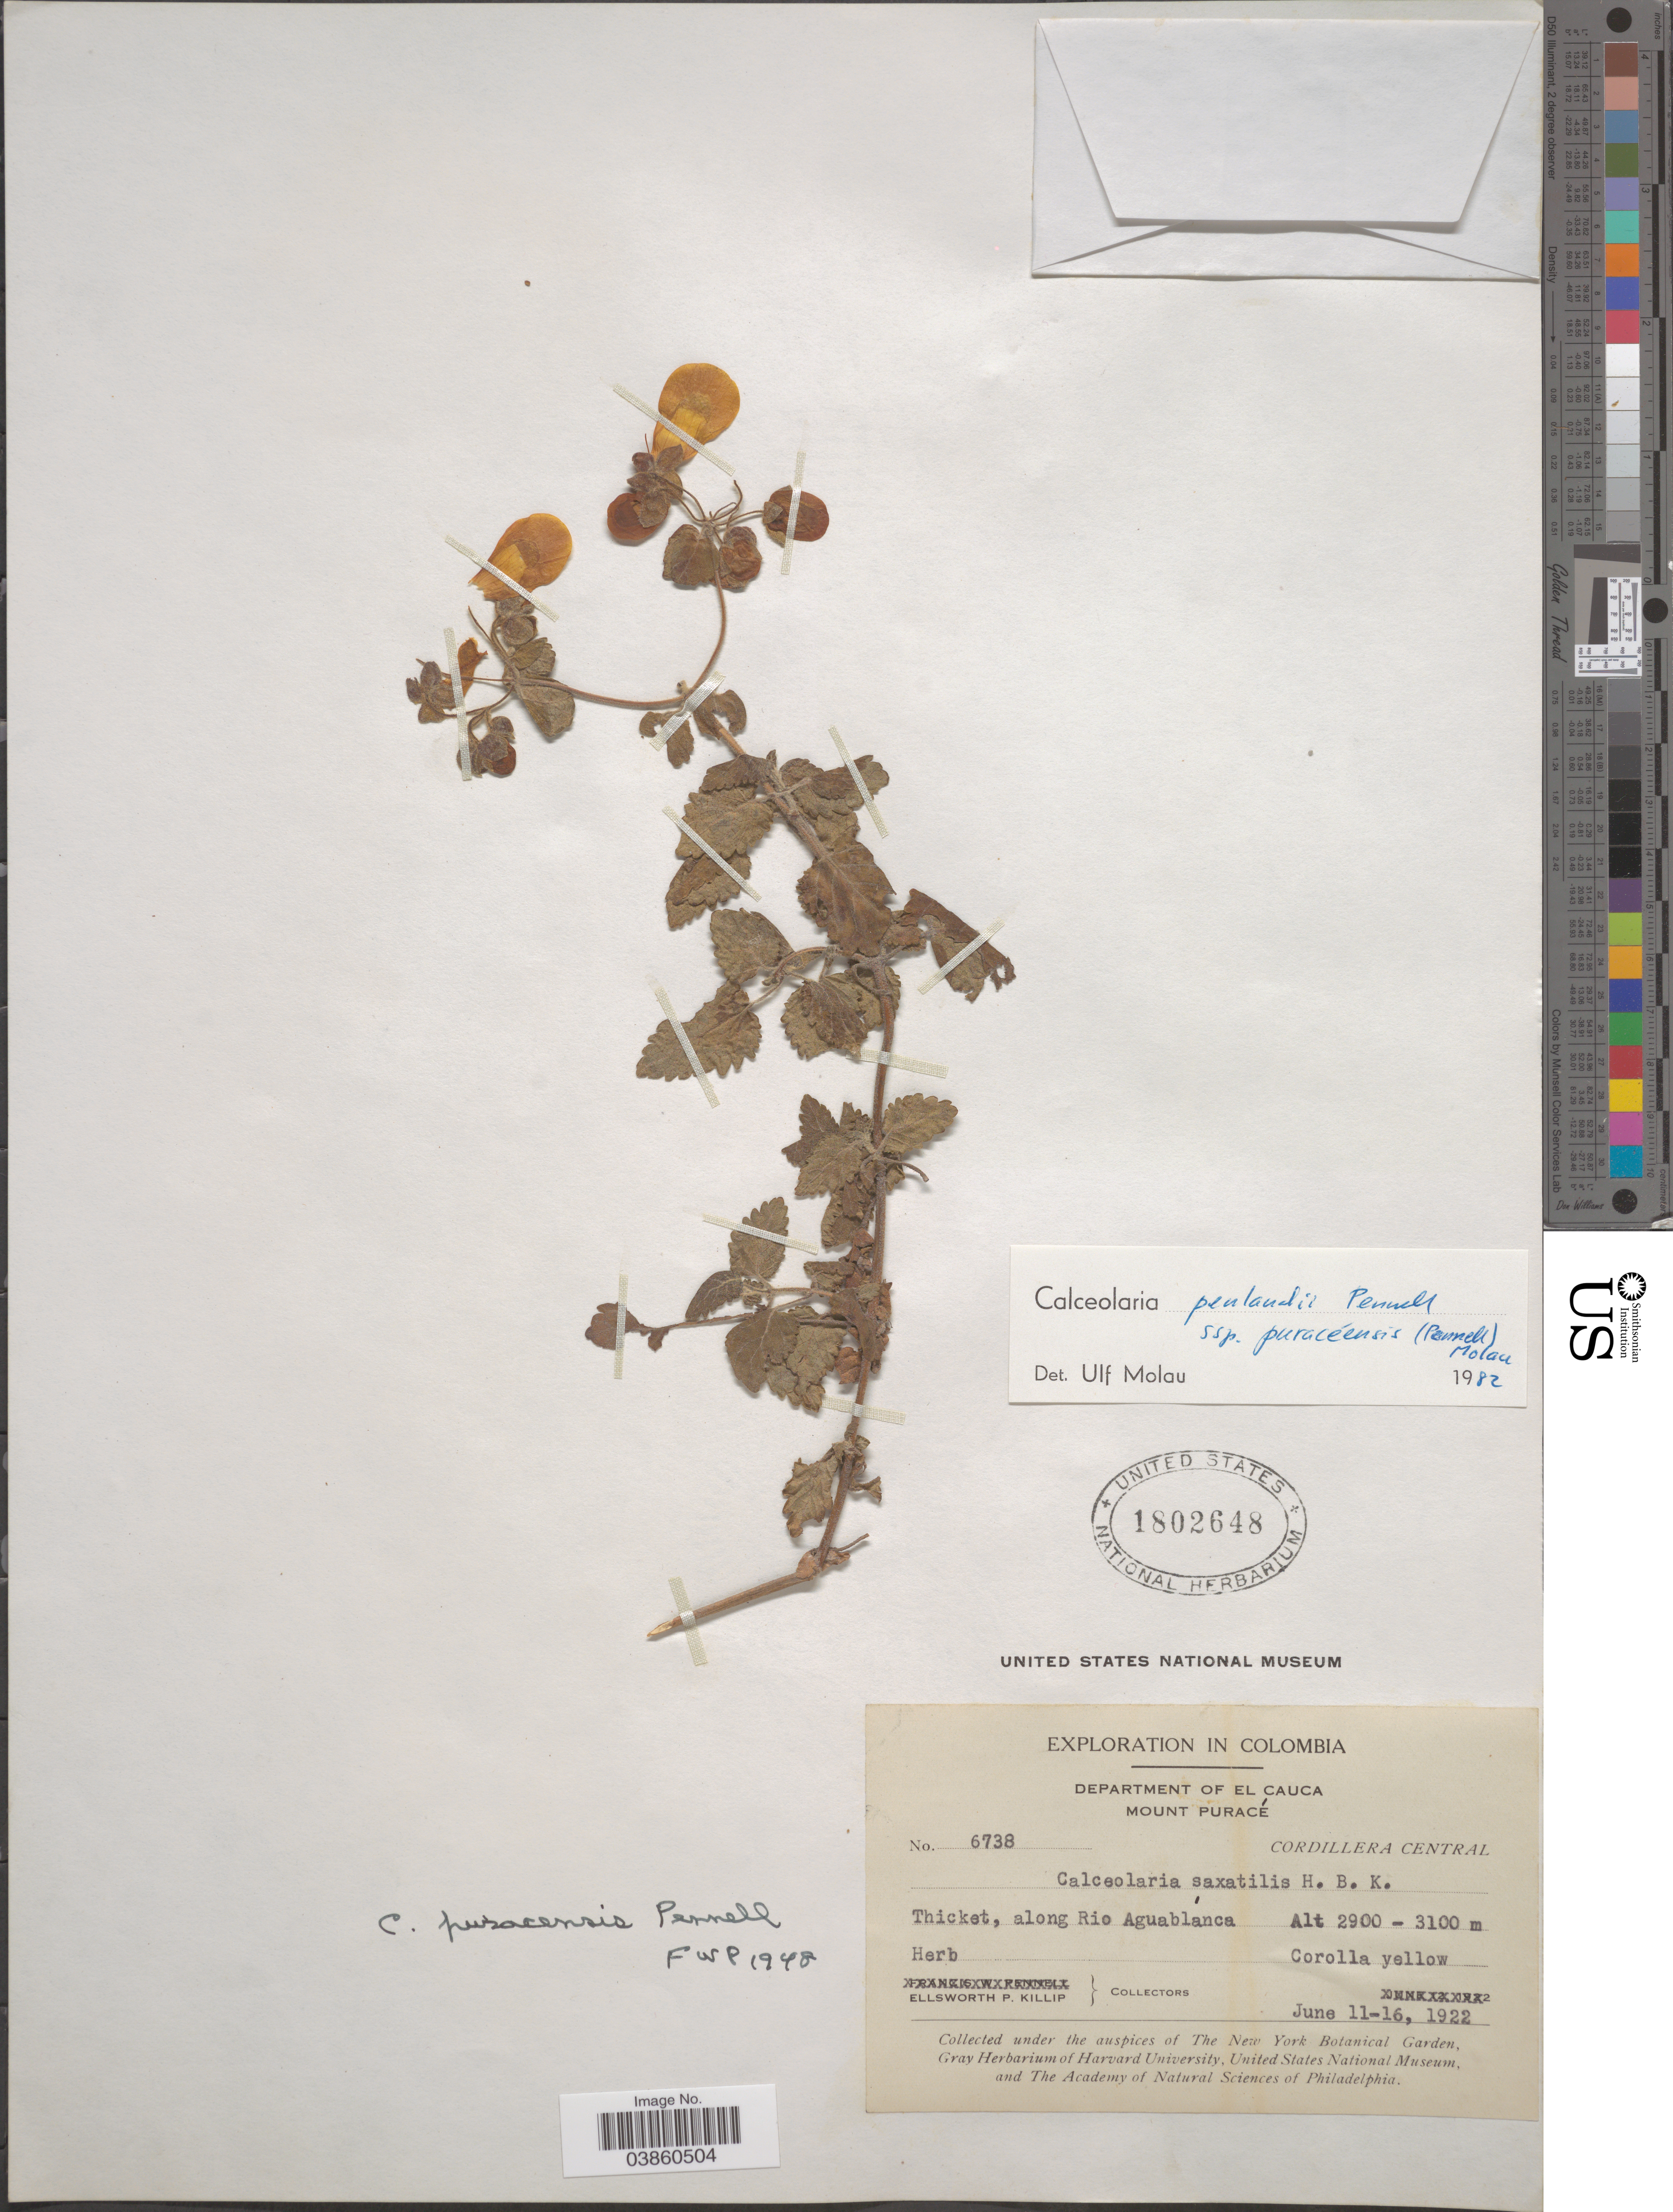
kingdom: Plantae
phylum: Tracheophyta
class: Magnoliopsida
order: Lamiales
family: Calceolariaceae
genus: Calceolaria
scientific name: Calceolaria penlandii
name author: Pennell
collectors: E. P. Killip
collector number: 6738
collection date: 1922-06-11/1922-06-16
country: Colombia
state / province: Cauca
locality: Department of El Cauca, Mount Puracé. Cordillera Central. Thicket, along Rio Aguablanca.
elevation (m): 2900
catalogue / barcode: US 1802648